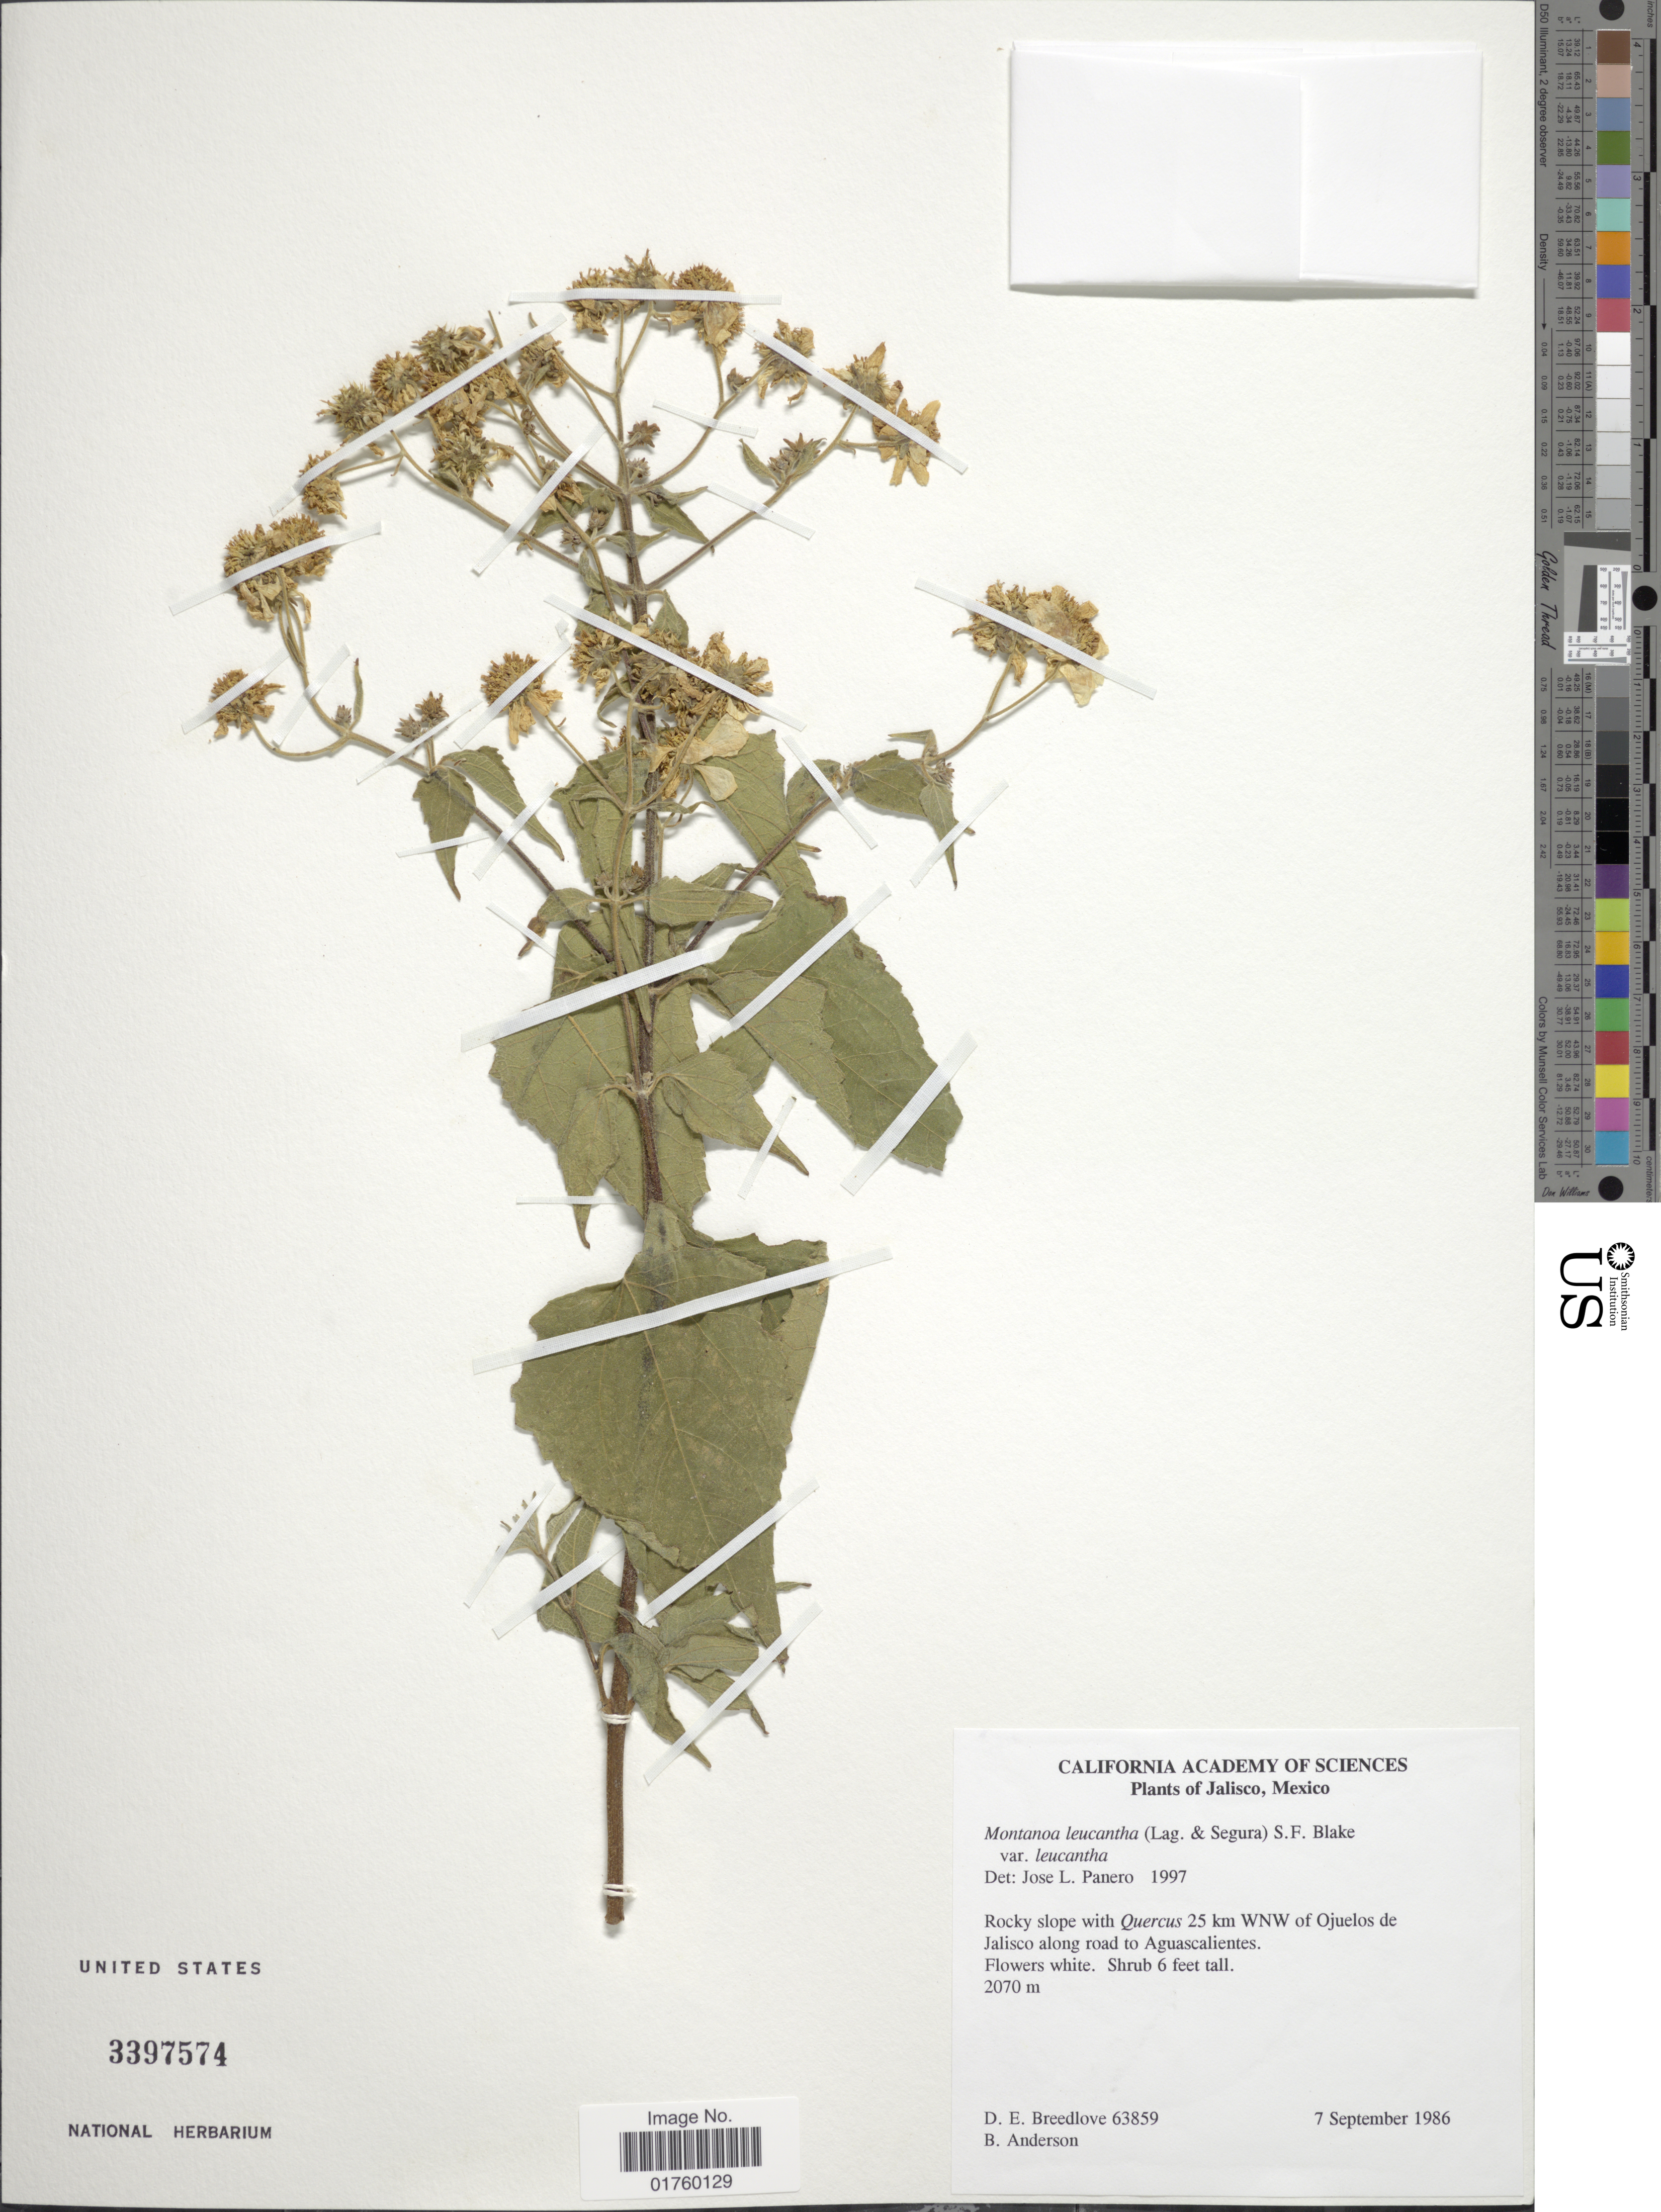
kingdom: Plantae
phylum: Tracheophyta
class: Magnoliopsida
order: Asterales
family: Asteraceae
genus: Montanoa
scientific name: Montanoa leucantha subsp. leucantha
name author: (Lag.) S.F. Blake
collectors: D. E. Breedlove & B. Anderson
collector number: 63859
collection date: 1986-09-07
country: Mexico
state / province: Jalisco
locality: Rocky slope 25 km WNW of Ojuelos de Jalisco along road to Aguascalientes.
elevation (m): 2070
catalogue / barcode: US 3397574